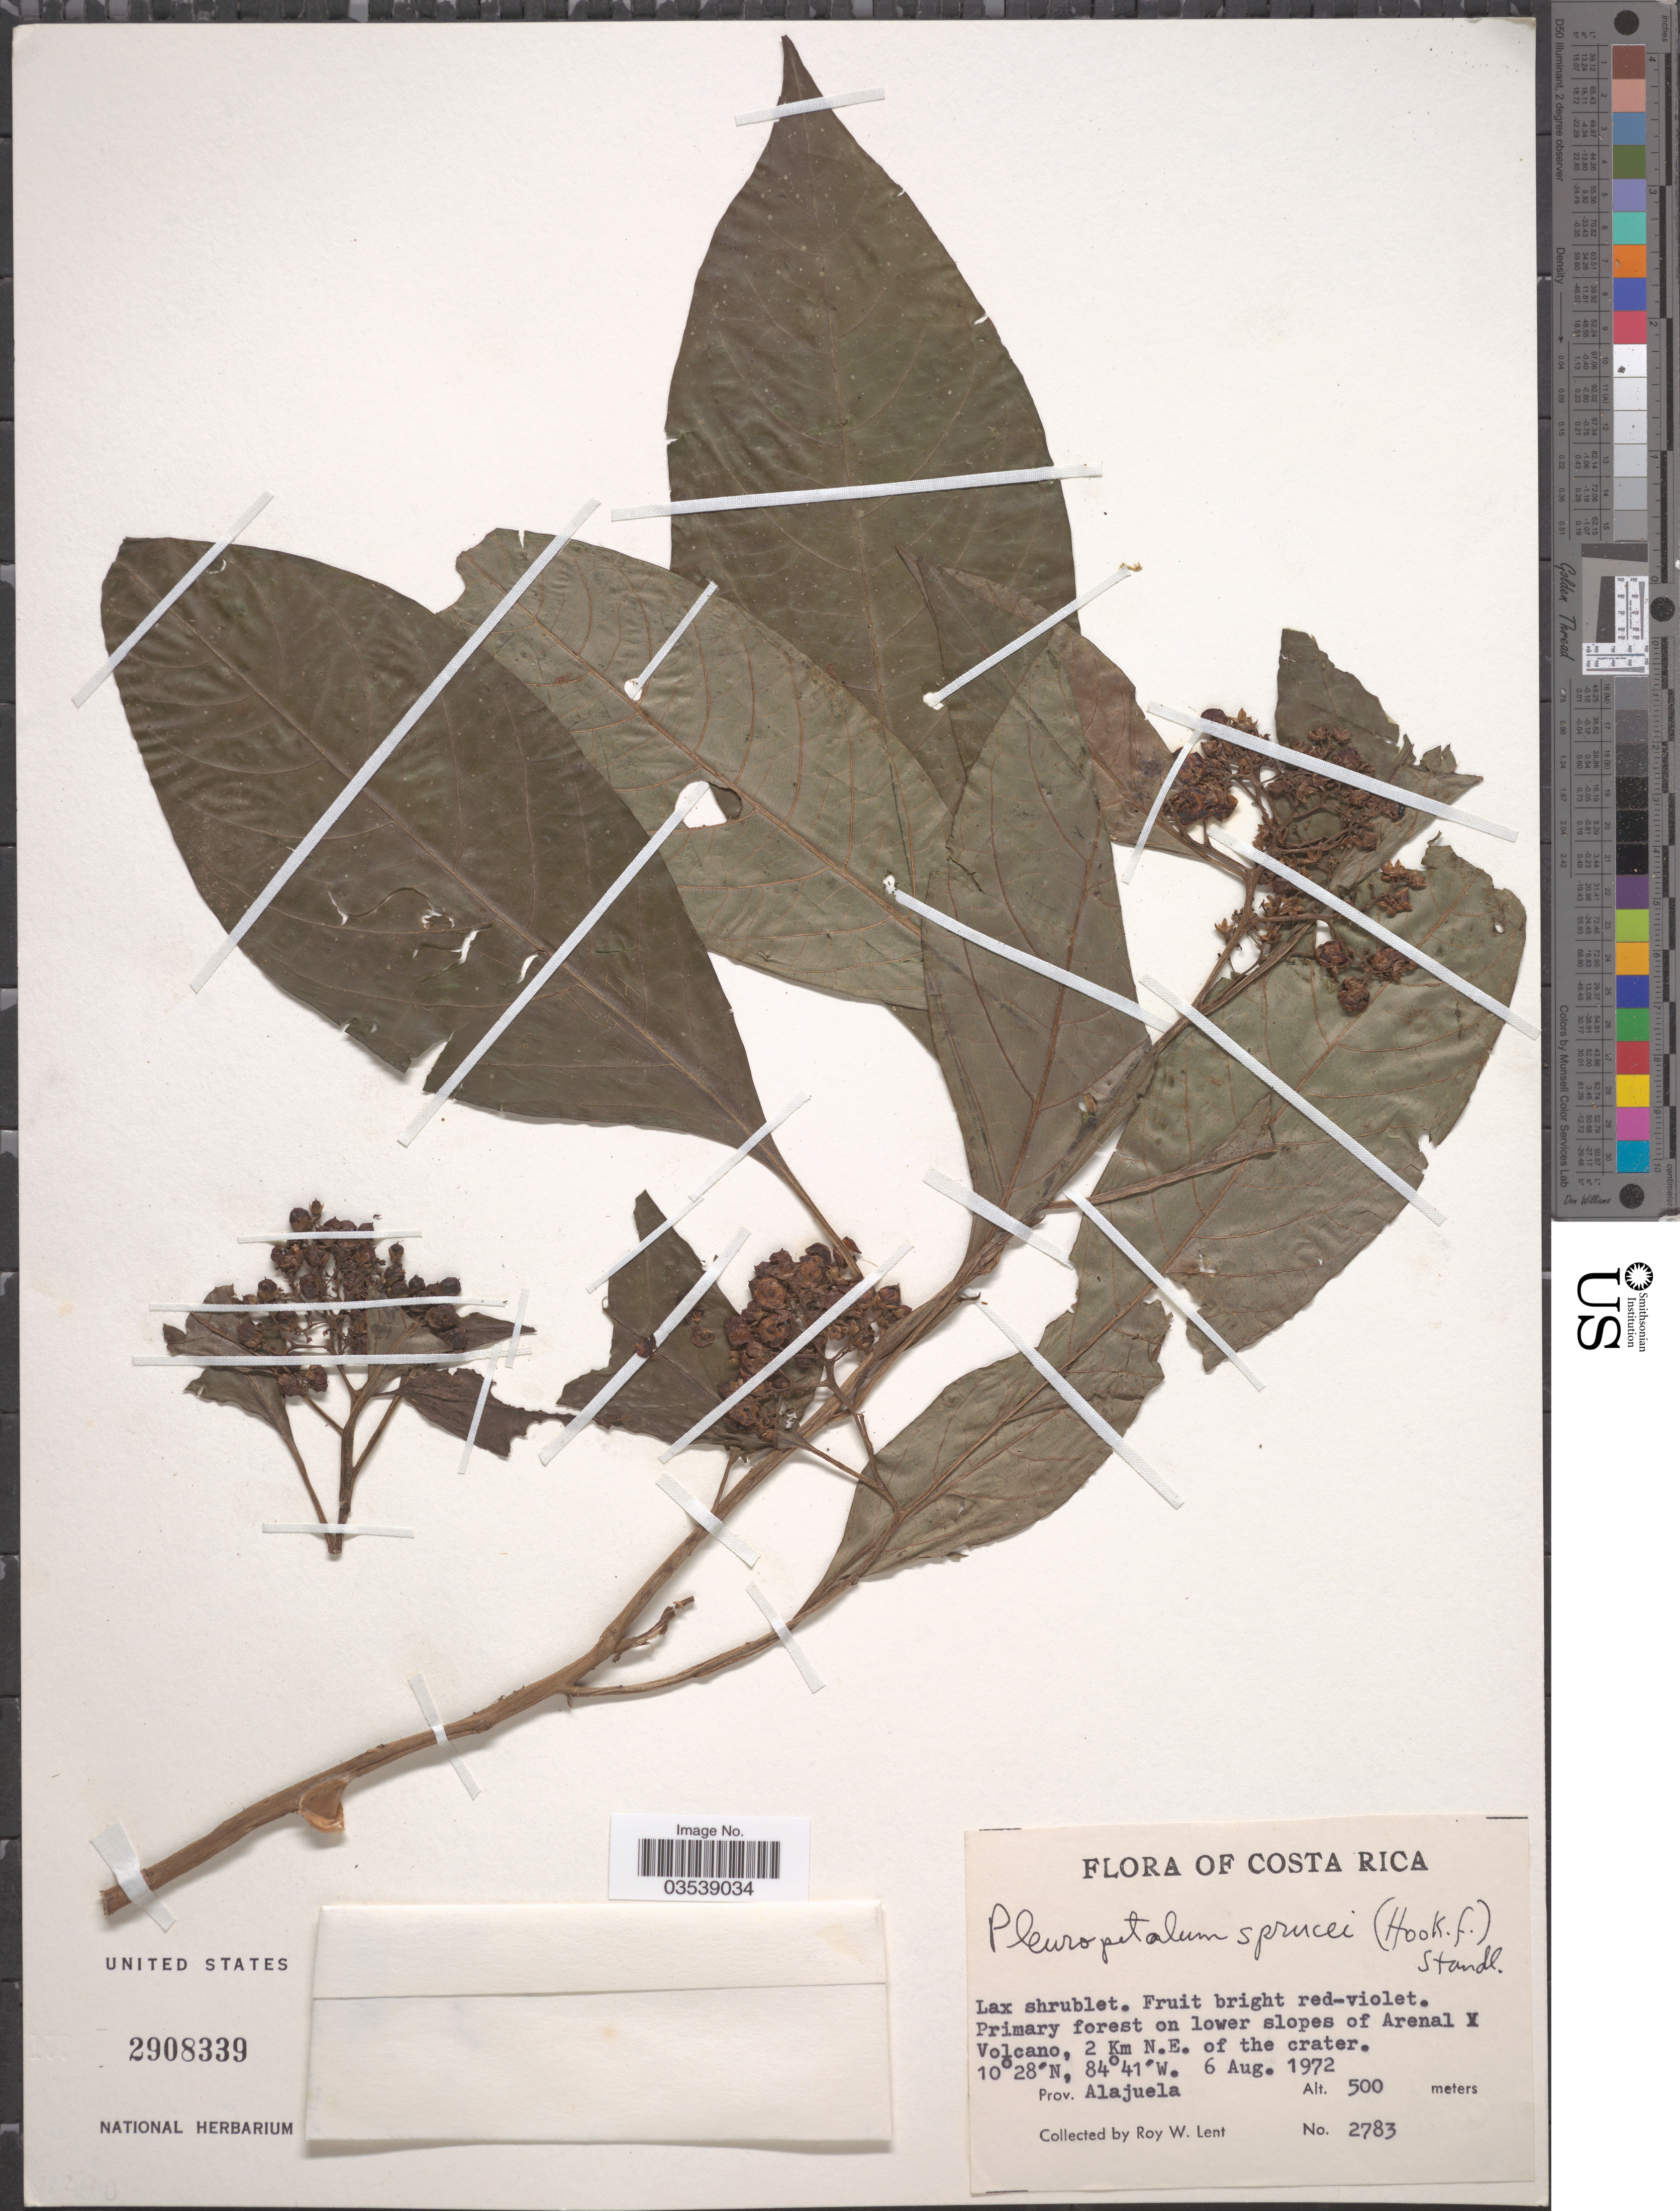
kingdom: Plantae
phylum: Tracheophyta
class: Magnoliopsida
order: Caryophyllales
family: Amaranthaceae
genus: Pleuropetalum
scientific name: Pleuropetalum sprucei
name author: (Hook. f.) Standl.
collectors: R. W. Lent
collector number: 2783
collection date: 1972-08-06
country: Costa Rica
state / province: Alajuela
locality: Primary forest on lower slopes of Arenal Volcano, 2 Km N.E. of the crater.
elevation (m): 500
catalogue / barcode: US 2908339